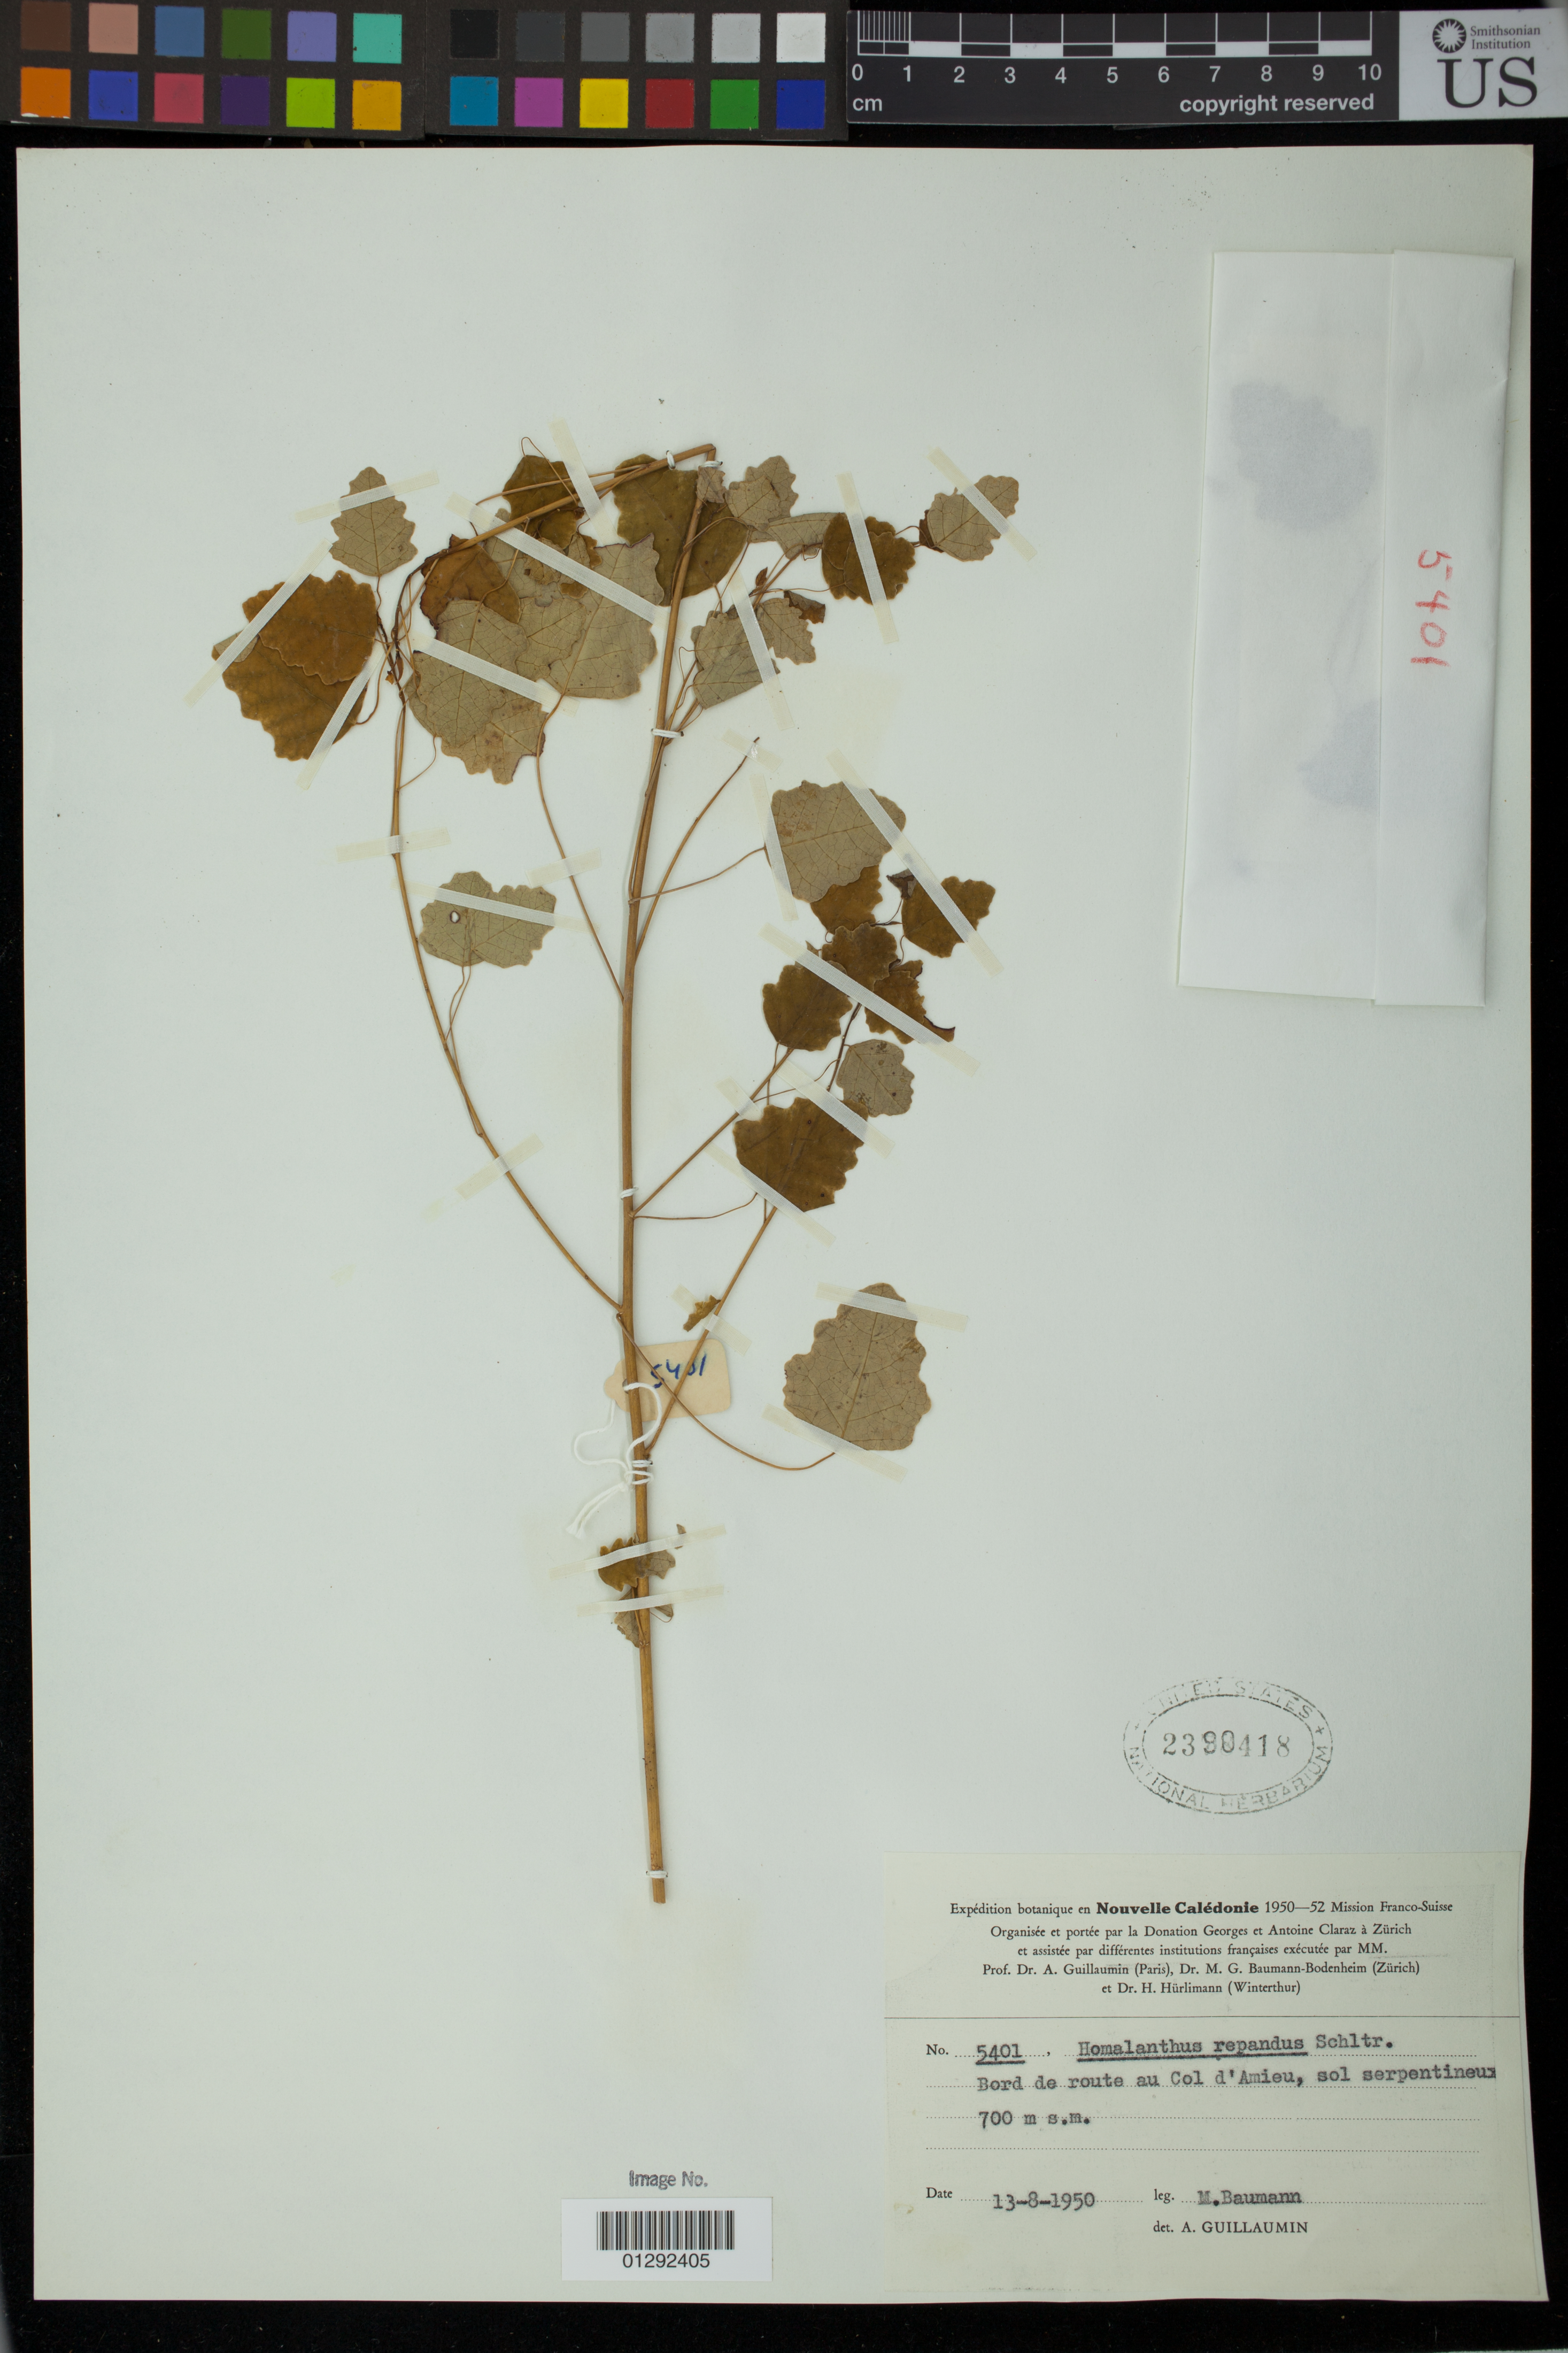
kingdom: Plantae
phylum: Tracheophyta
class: Magnoliopsida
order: Malpighiales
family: Euphorbiaceae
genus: Homalanthus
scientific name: Homalanthus repandus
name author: Schltr.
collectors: M. Baumann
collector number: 5401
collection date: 1950-08-13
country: New Caledonia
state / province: North Province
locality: Bord de route au Col d'Amieu, sol serpentineux.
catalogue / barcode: US 2390418